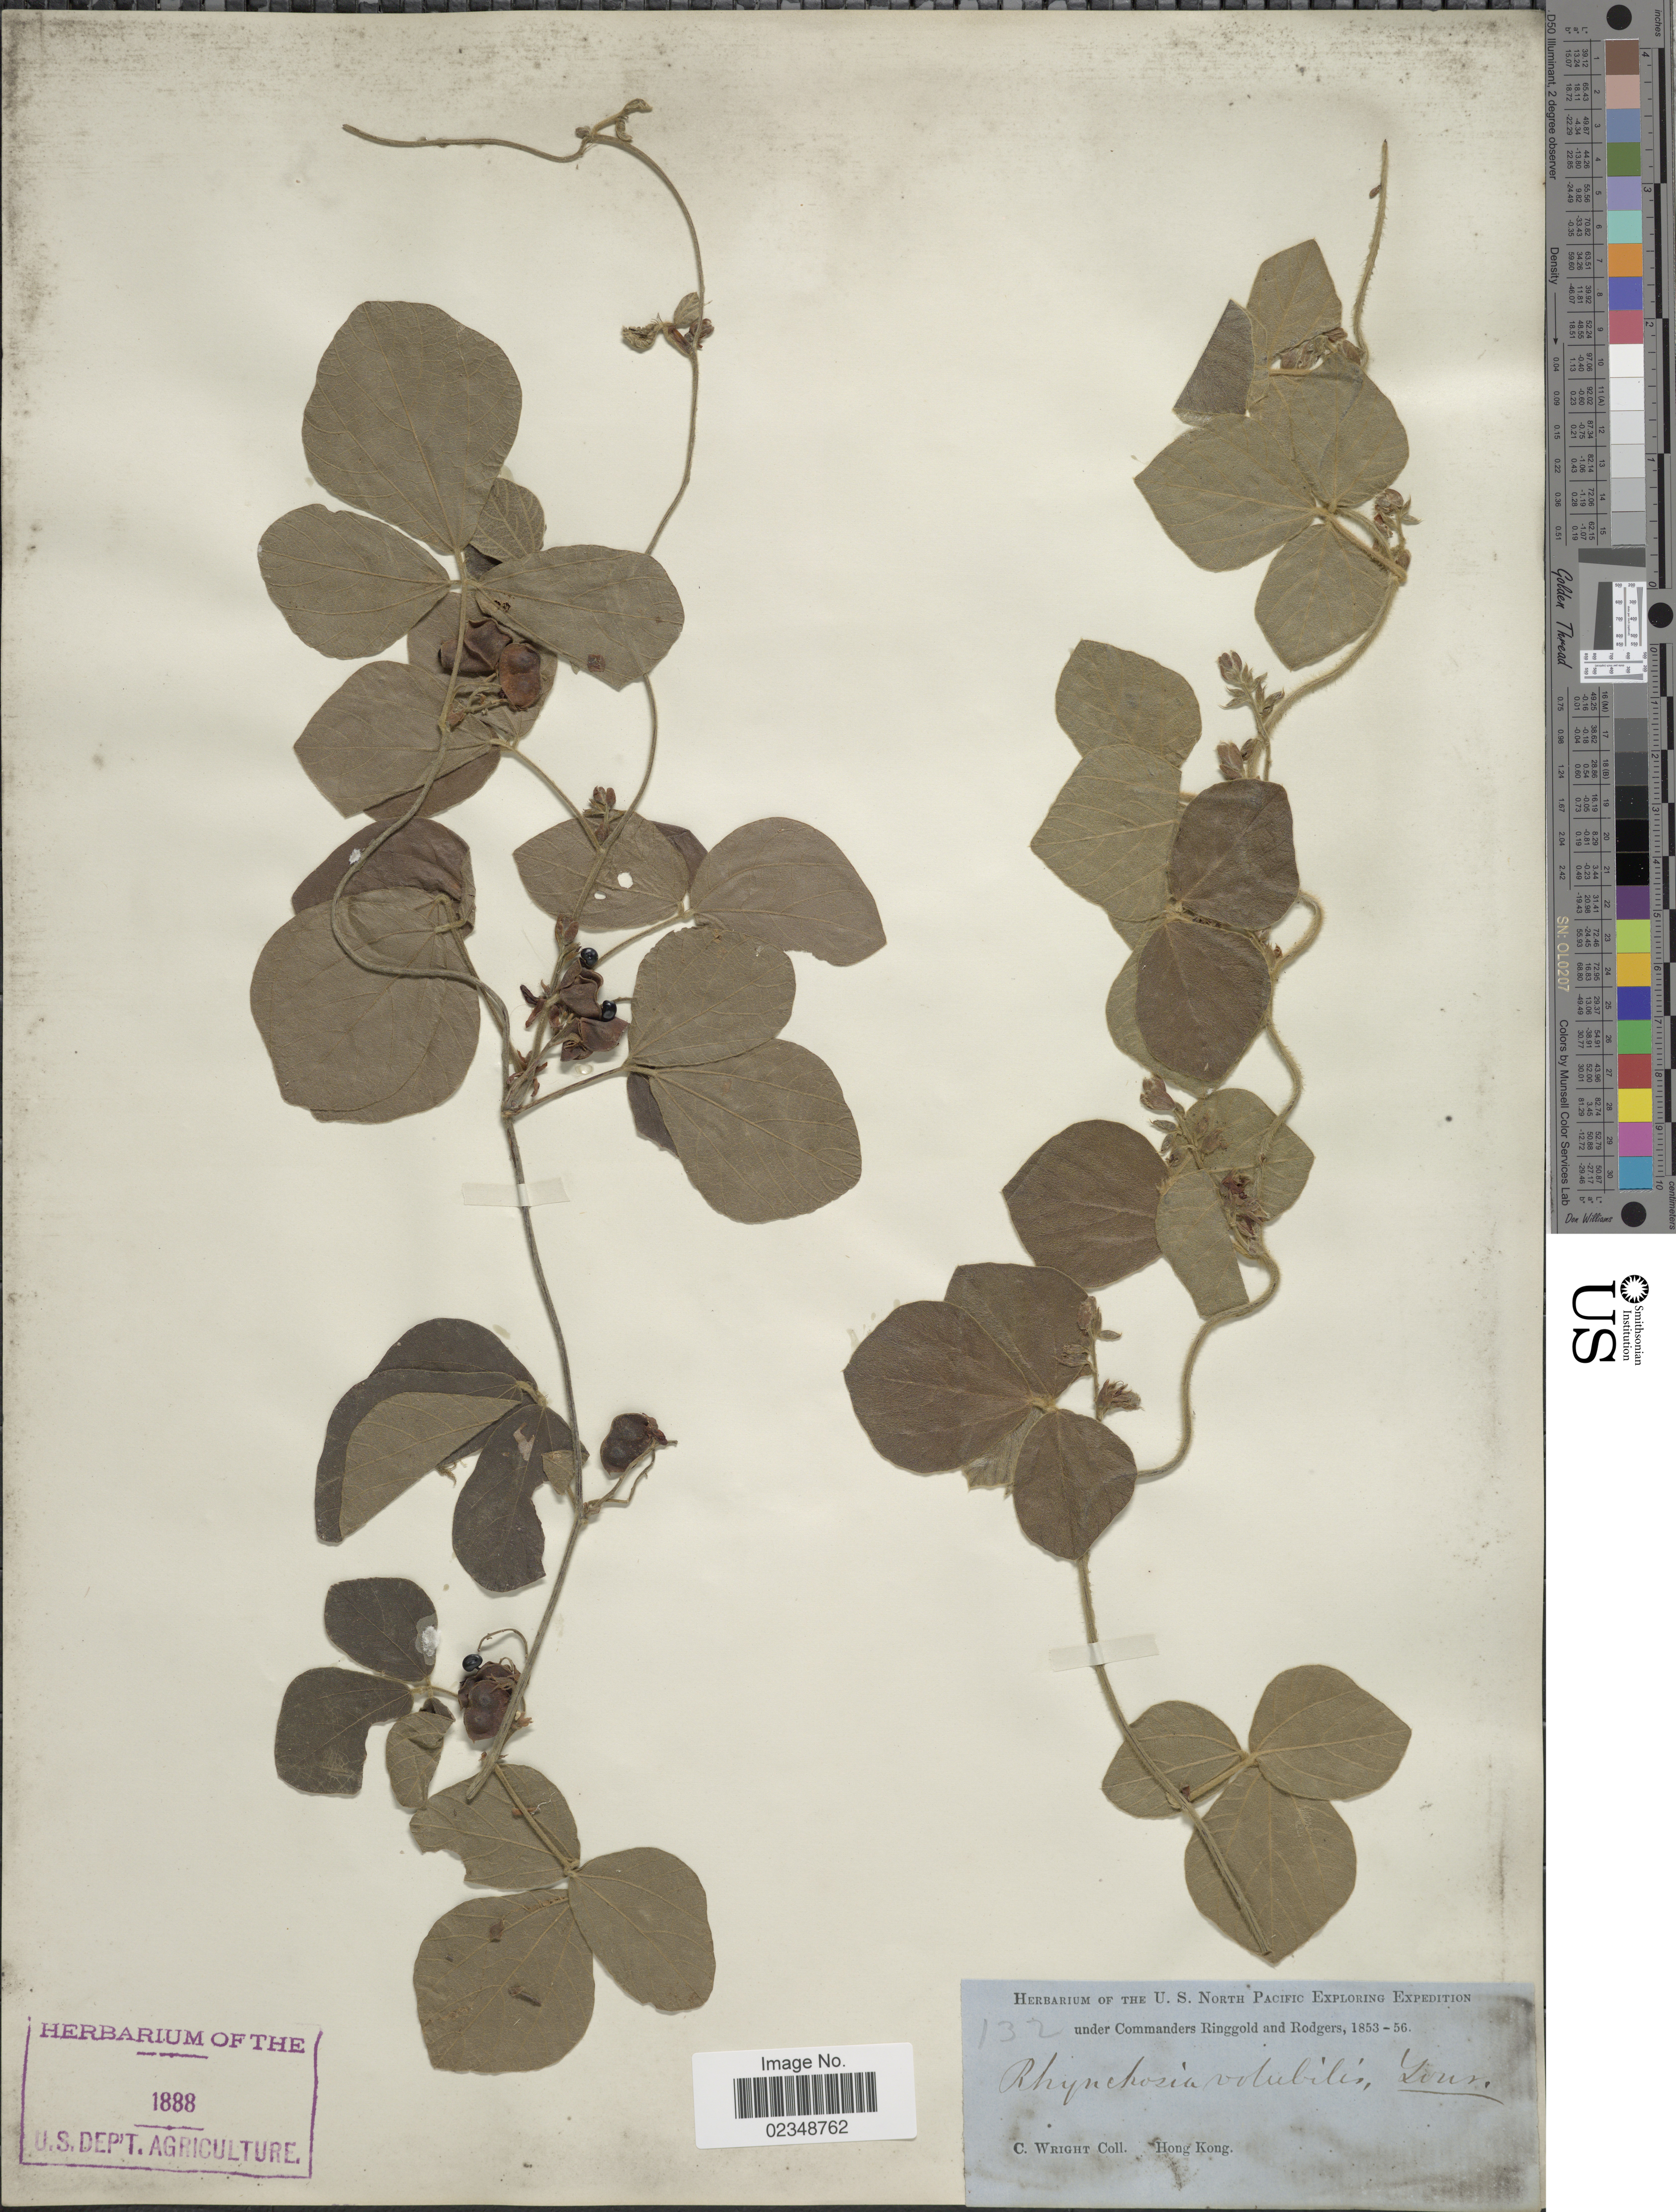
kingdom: Plantae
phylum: Tracheophyta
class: Magnoliopsida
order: Fabales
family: Fabaceae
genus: Rhynchosia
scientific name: Rhynchosia volubilis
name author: (Michx.) Wood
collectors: C. Wright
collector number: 132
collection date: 1853/1856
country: China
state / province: Hong Kong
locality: North Pacific